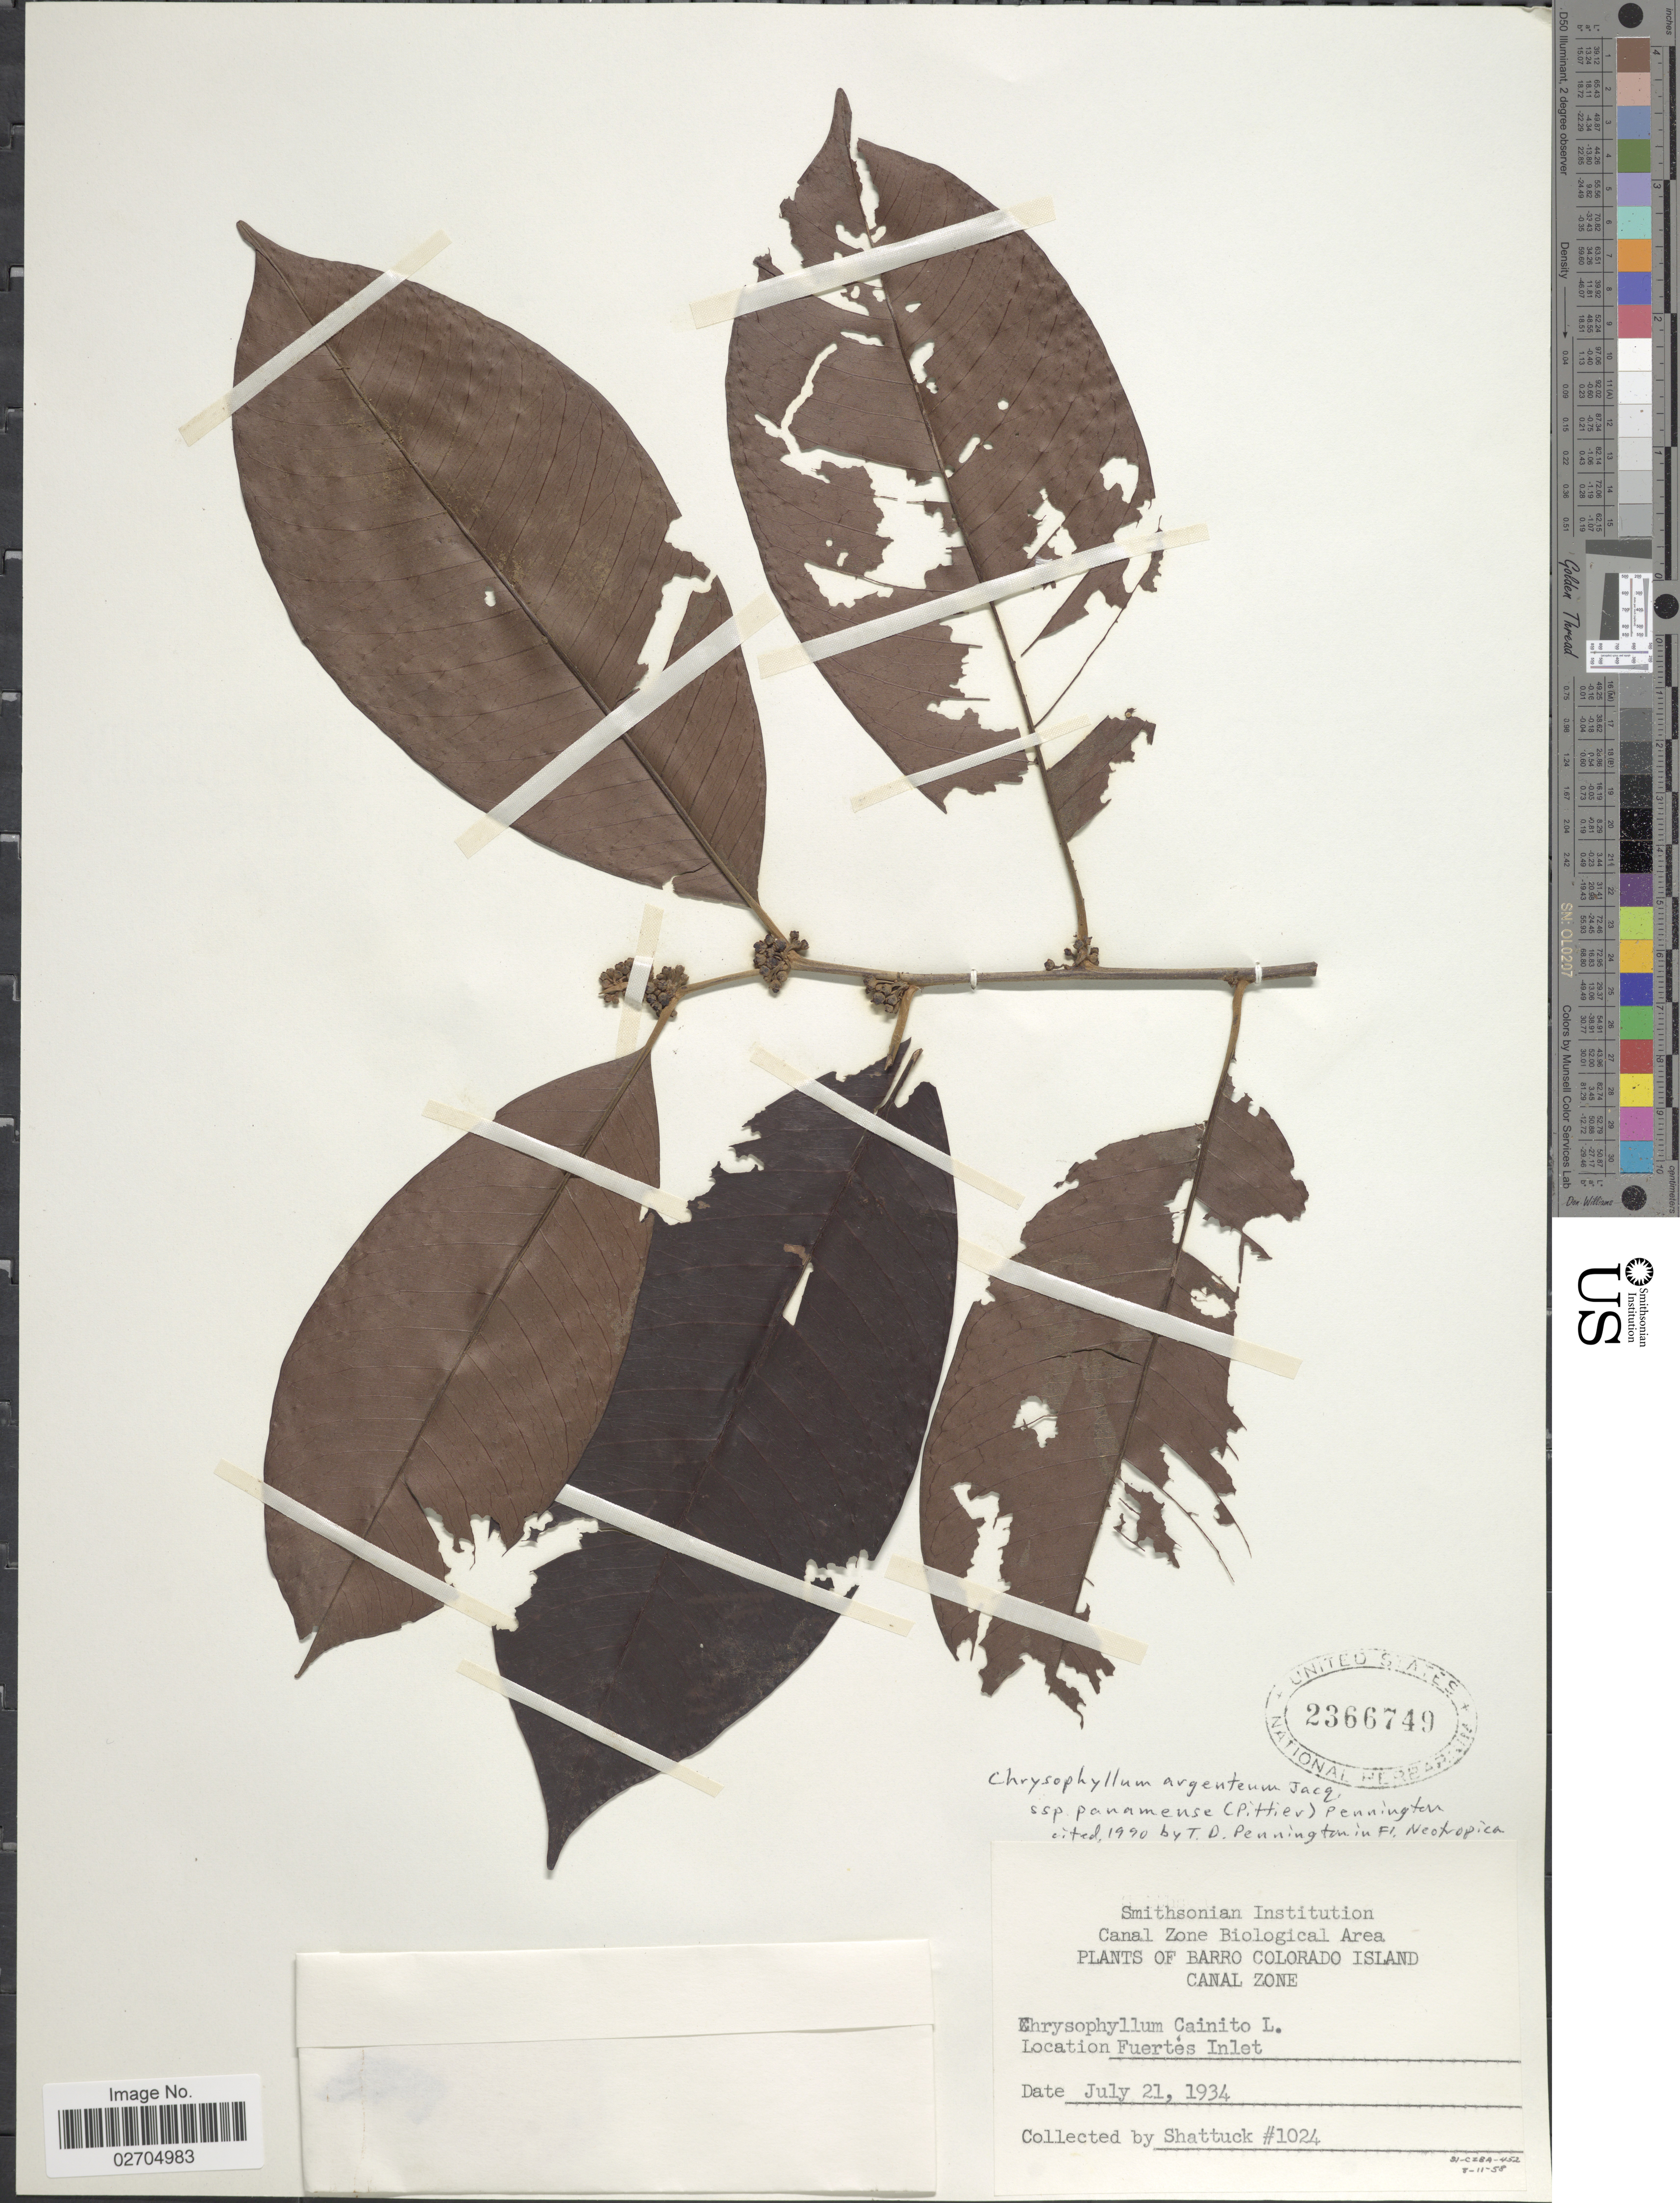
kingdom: Plantae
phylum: Tracheophyta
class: Magnoliopsida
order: Ericales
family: Sapotaceae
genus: Chrysophyllum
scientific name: Chrysophyllum argenteum subsp. panamense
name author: Jacq.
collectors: Shattuck, --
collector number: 1024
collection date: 1934-07-21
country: Panama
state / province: Panamá Oeste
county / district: Canal Zone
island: Barro Colorado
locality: Barro Colorado Island, Canal Zone, Fuertes Inlet, Canal Zone Biological Area.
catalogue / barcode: US 2366749